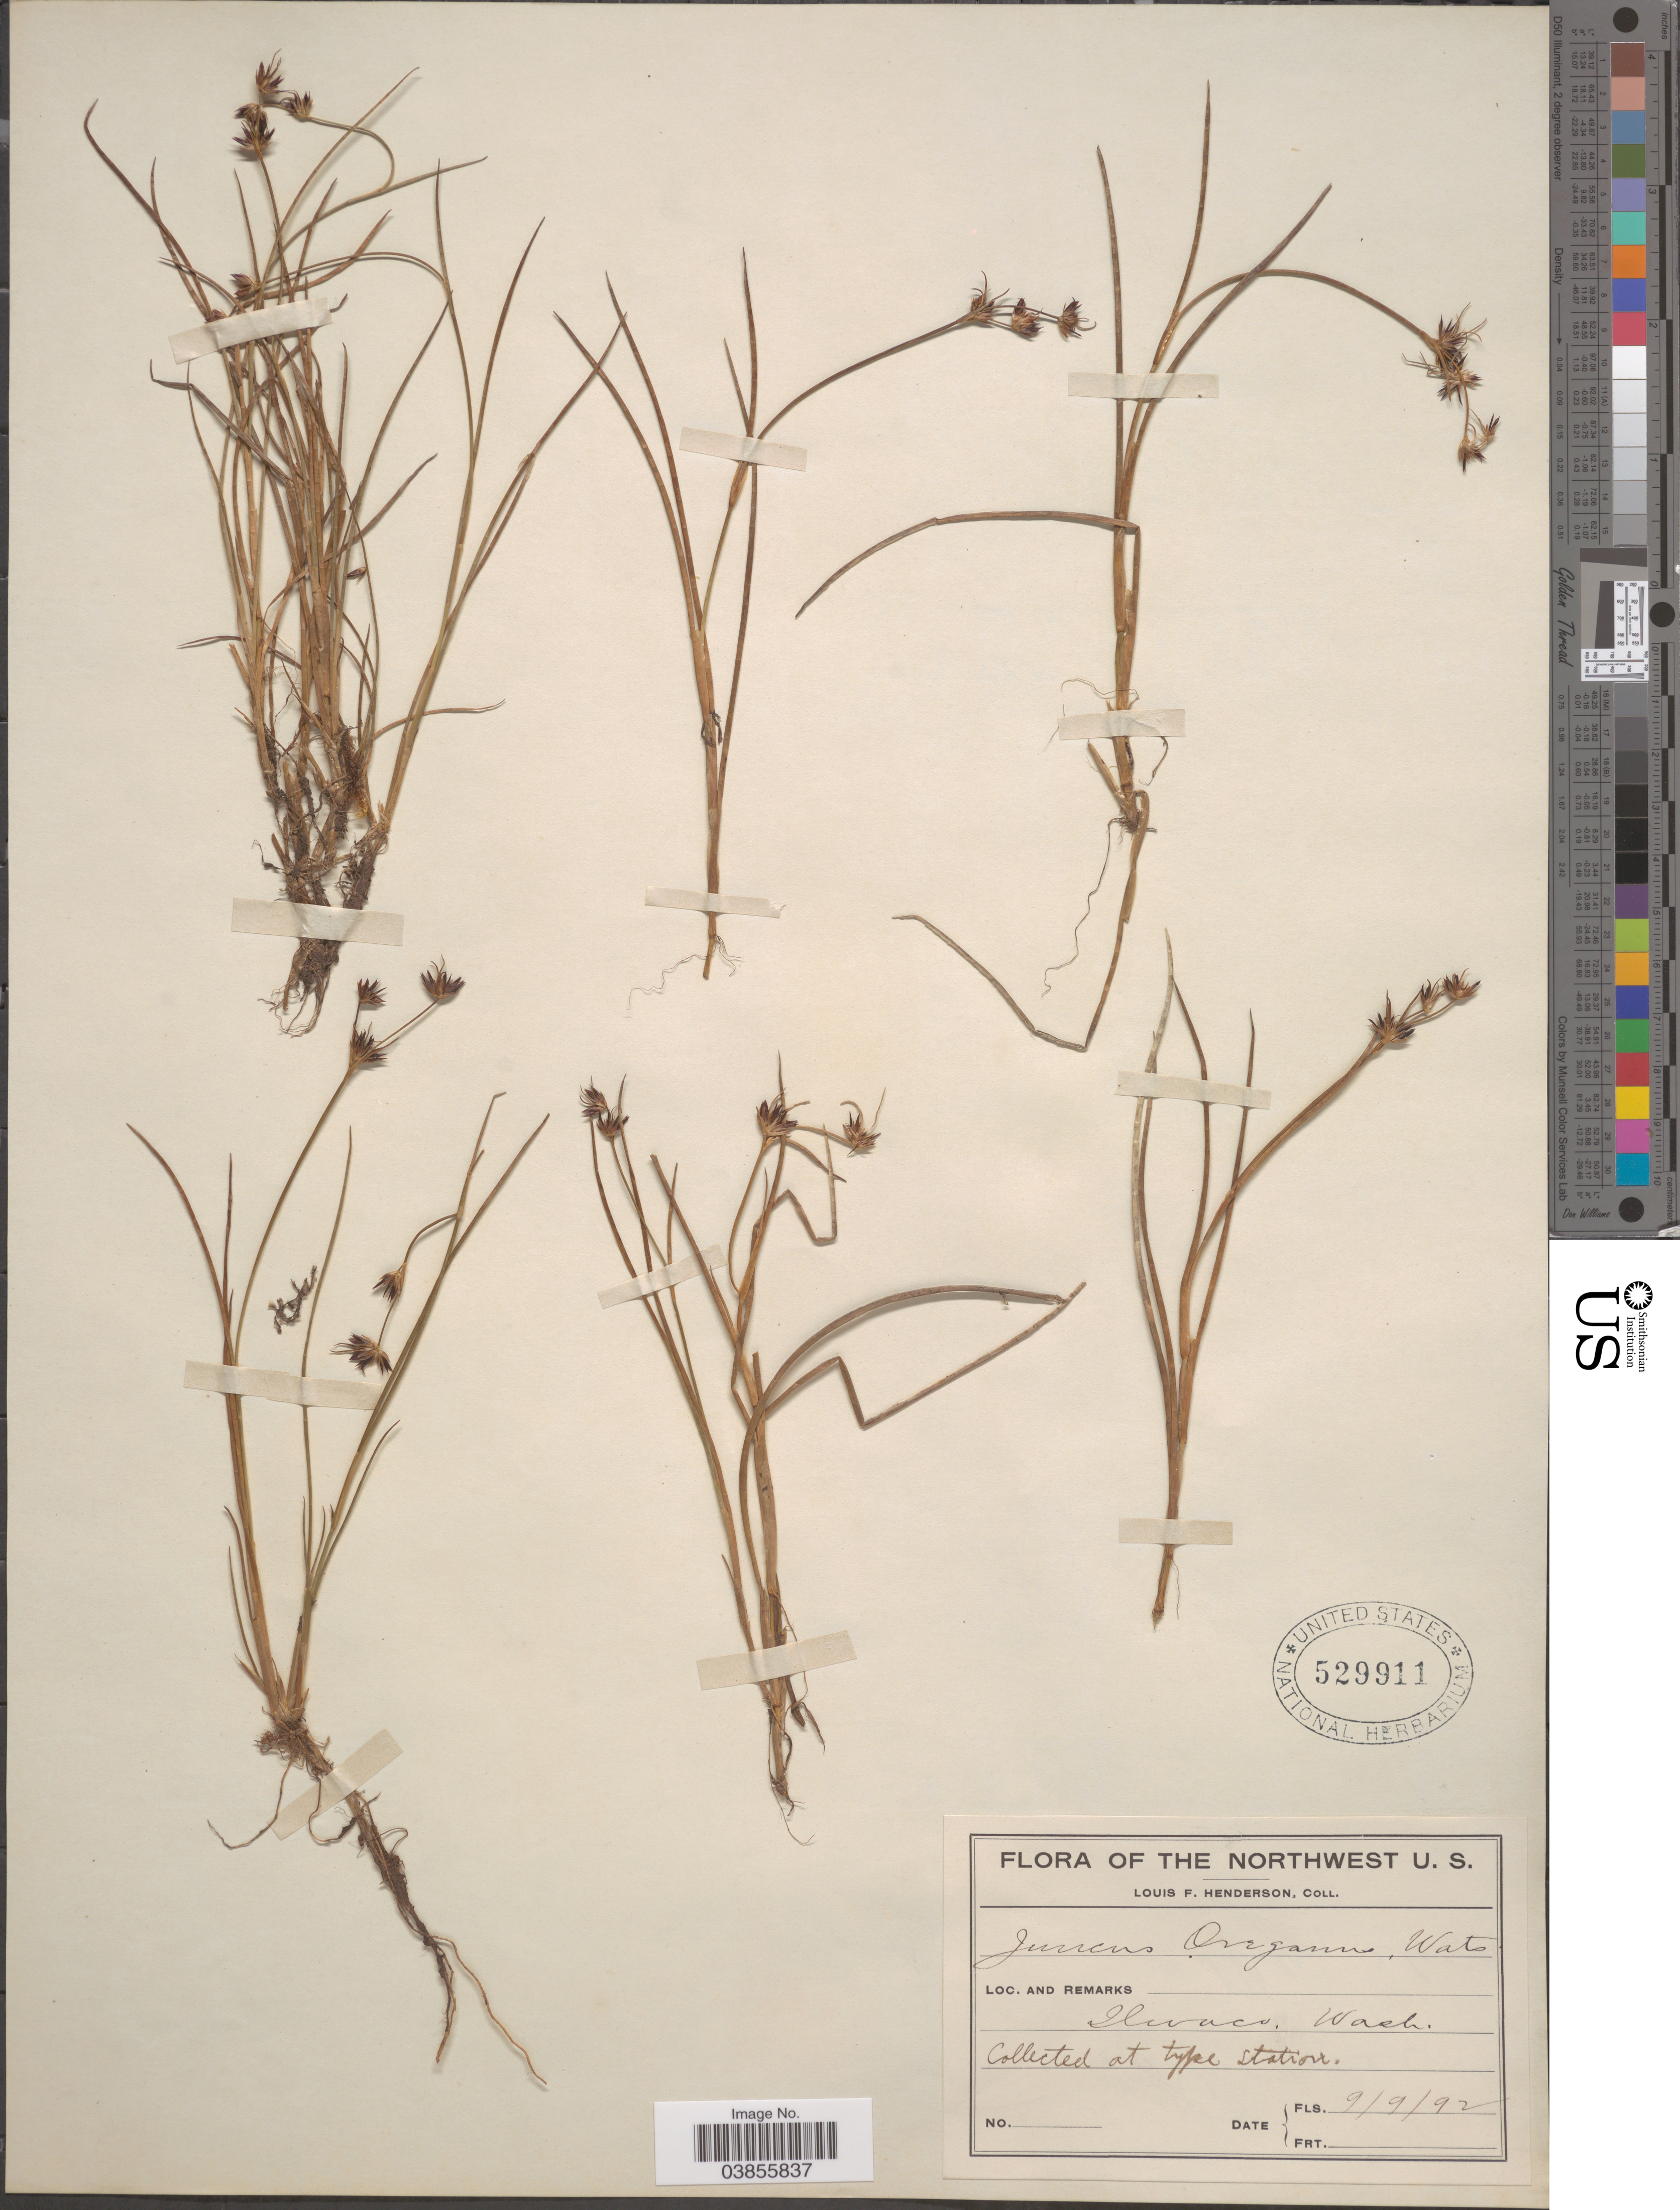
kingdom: Plantae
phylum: Tracheophyta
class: Liliopsida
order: Poales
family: Juncaceae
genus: Juncus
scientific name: Juncus oreganus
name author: S. Watson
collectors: L. Henderson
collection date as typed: Transcribed d/m/y: 9/9/92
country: United States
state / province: Washington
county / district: Pacific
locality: The Northwest U.S. Ilwaco.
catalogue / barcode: US 529911